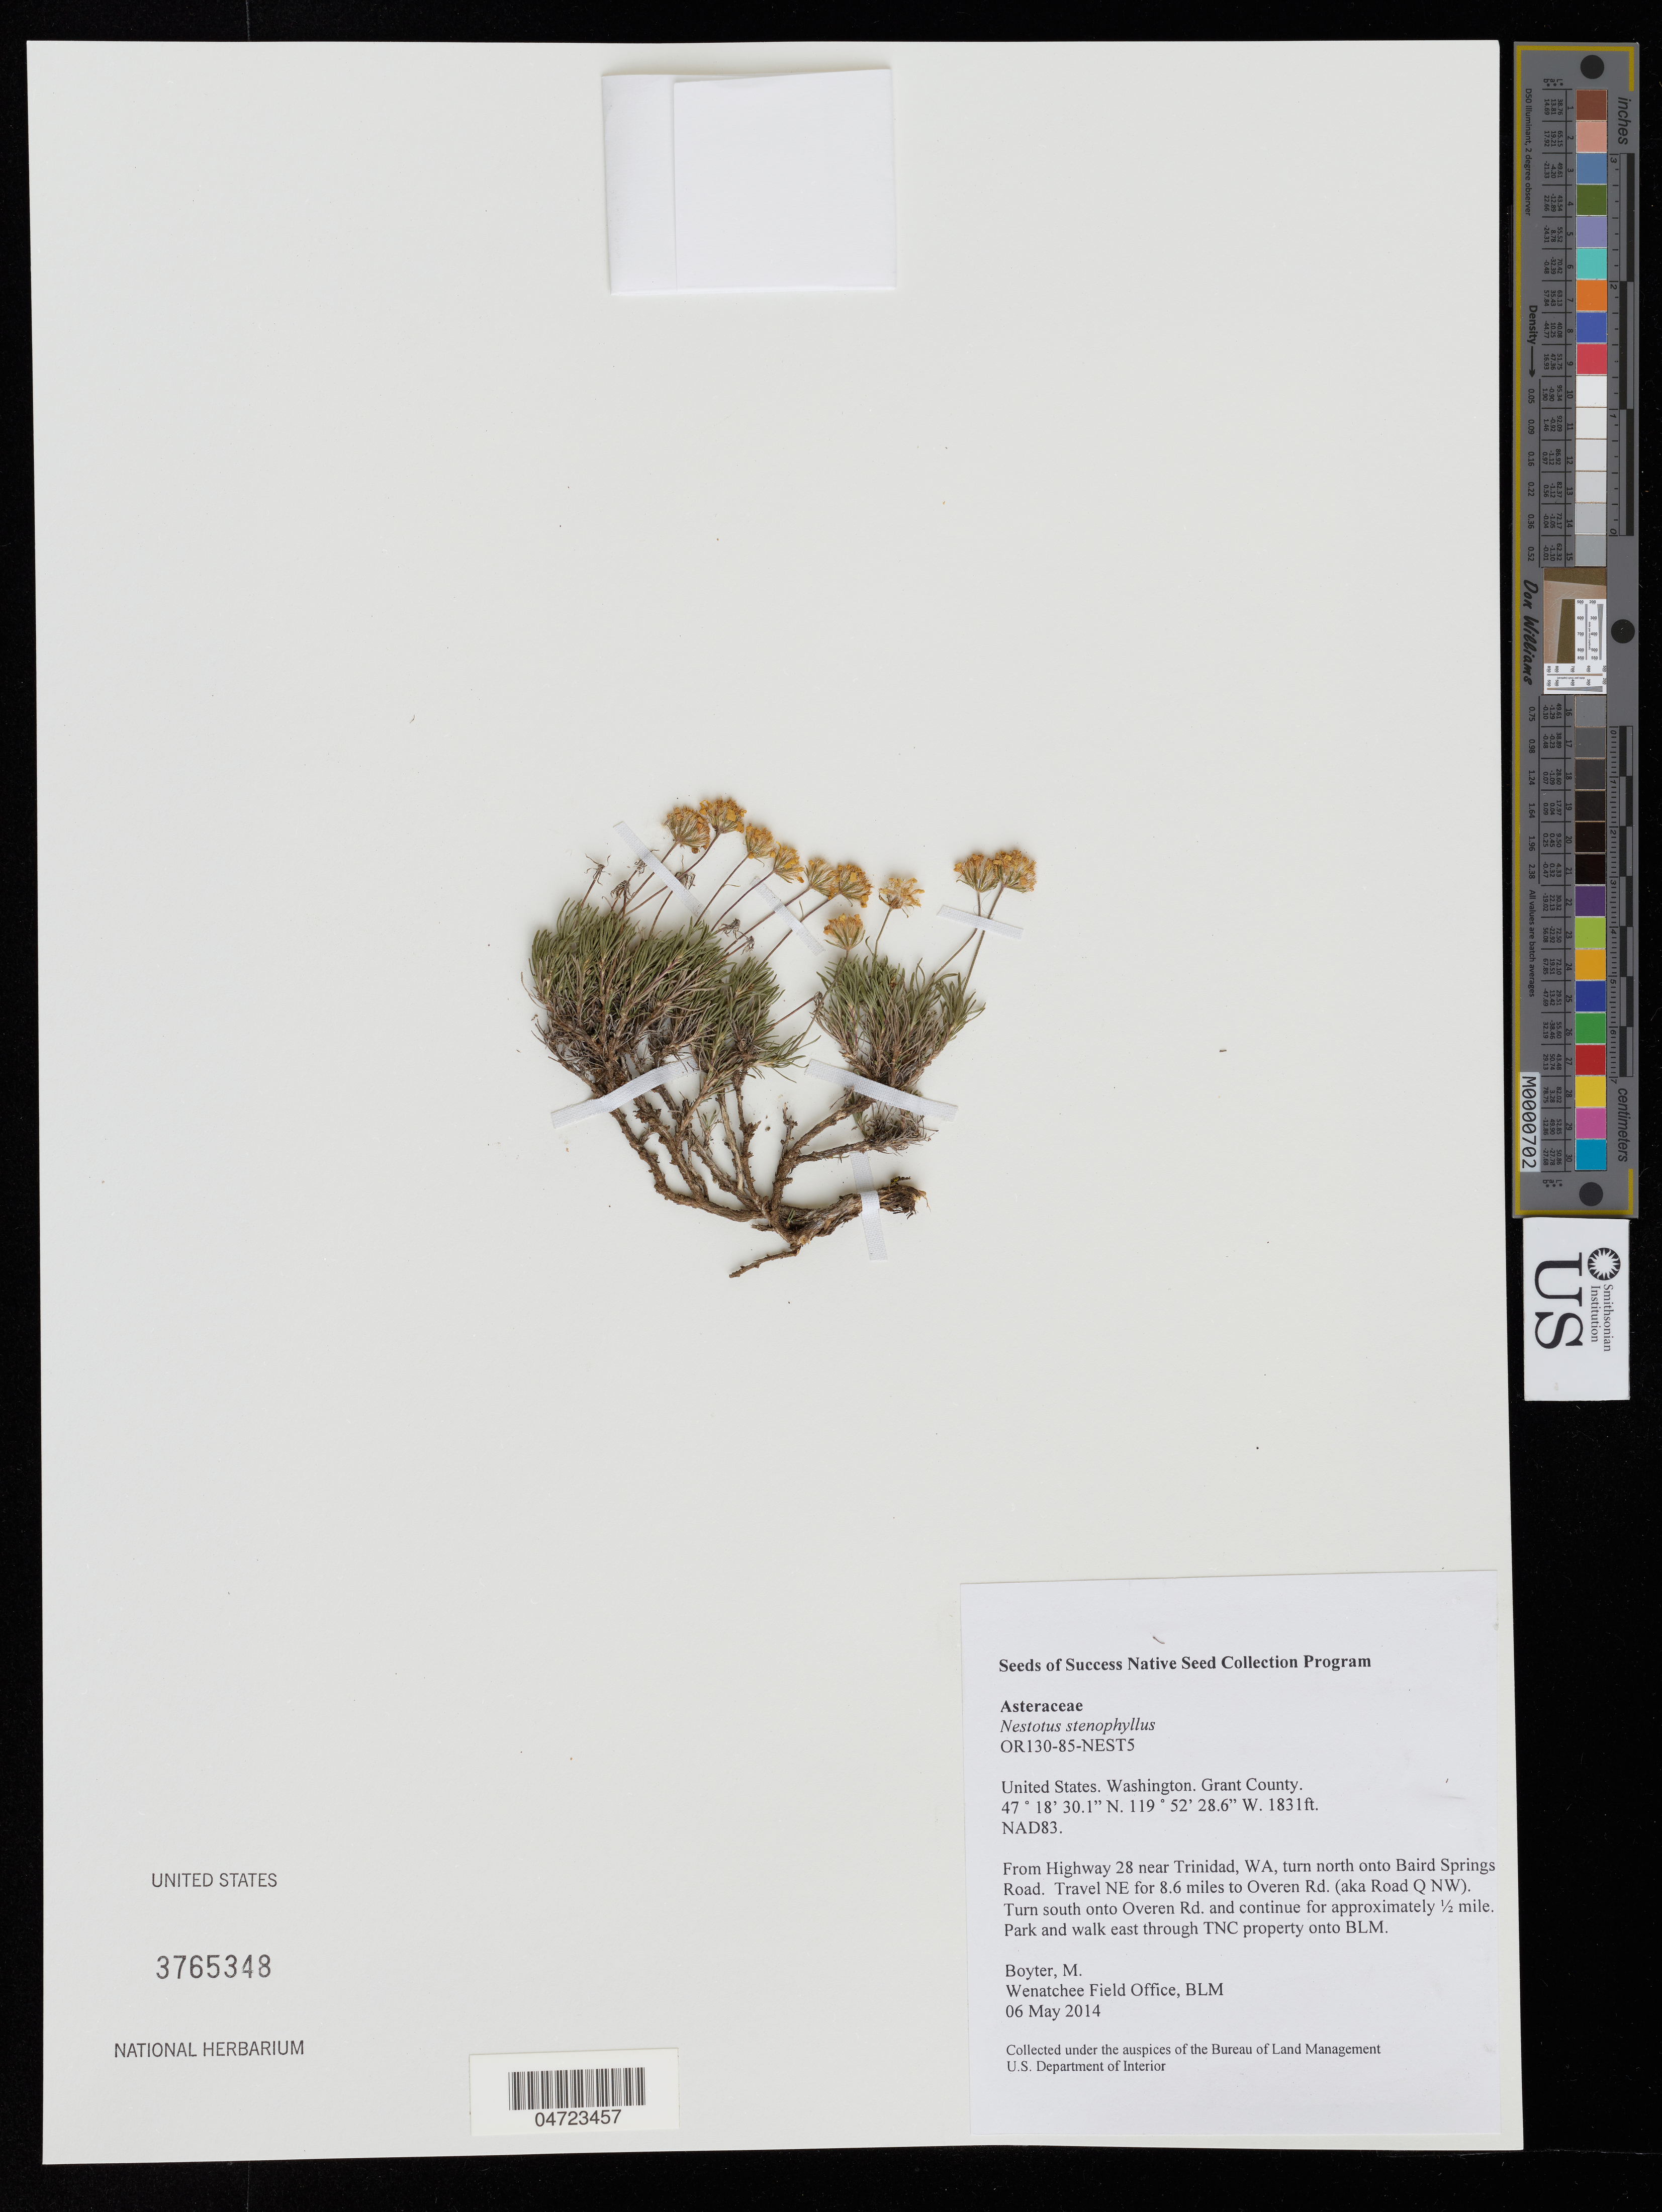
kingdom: Plantae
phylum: Tracheophyta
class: Magnoliopsida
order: Asterales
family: Asteraceae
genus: Nestotus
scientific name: Nestotus stenophyllus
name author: (A. Gray) R.P.Roberts et al.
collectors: M. Boyter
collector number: OR130-85-NEST5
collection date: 2014-05-06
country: United States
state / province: Washington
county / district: Grant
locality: Grant County. From Highway 28 near Trinidad, WA, turn north onto Baird Springs Road. Travel NE for 8.6 miles to Overen Rd. (aka Road Q NW). Turn south onto Overen Rd. and continue approximately ½ mile. Park and walk east through TNC property onto BLM.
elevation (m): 558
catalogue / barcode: US 3765348